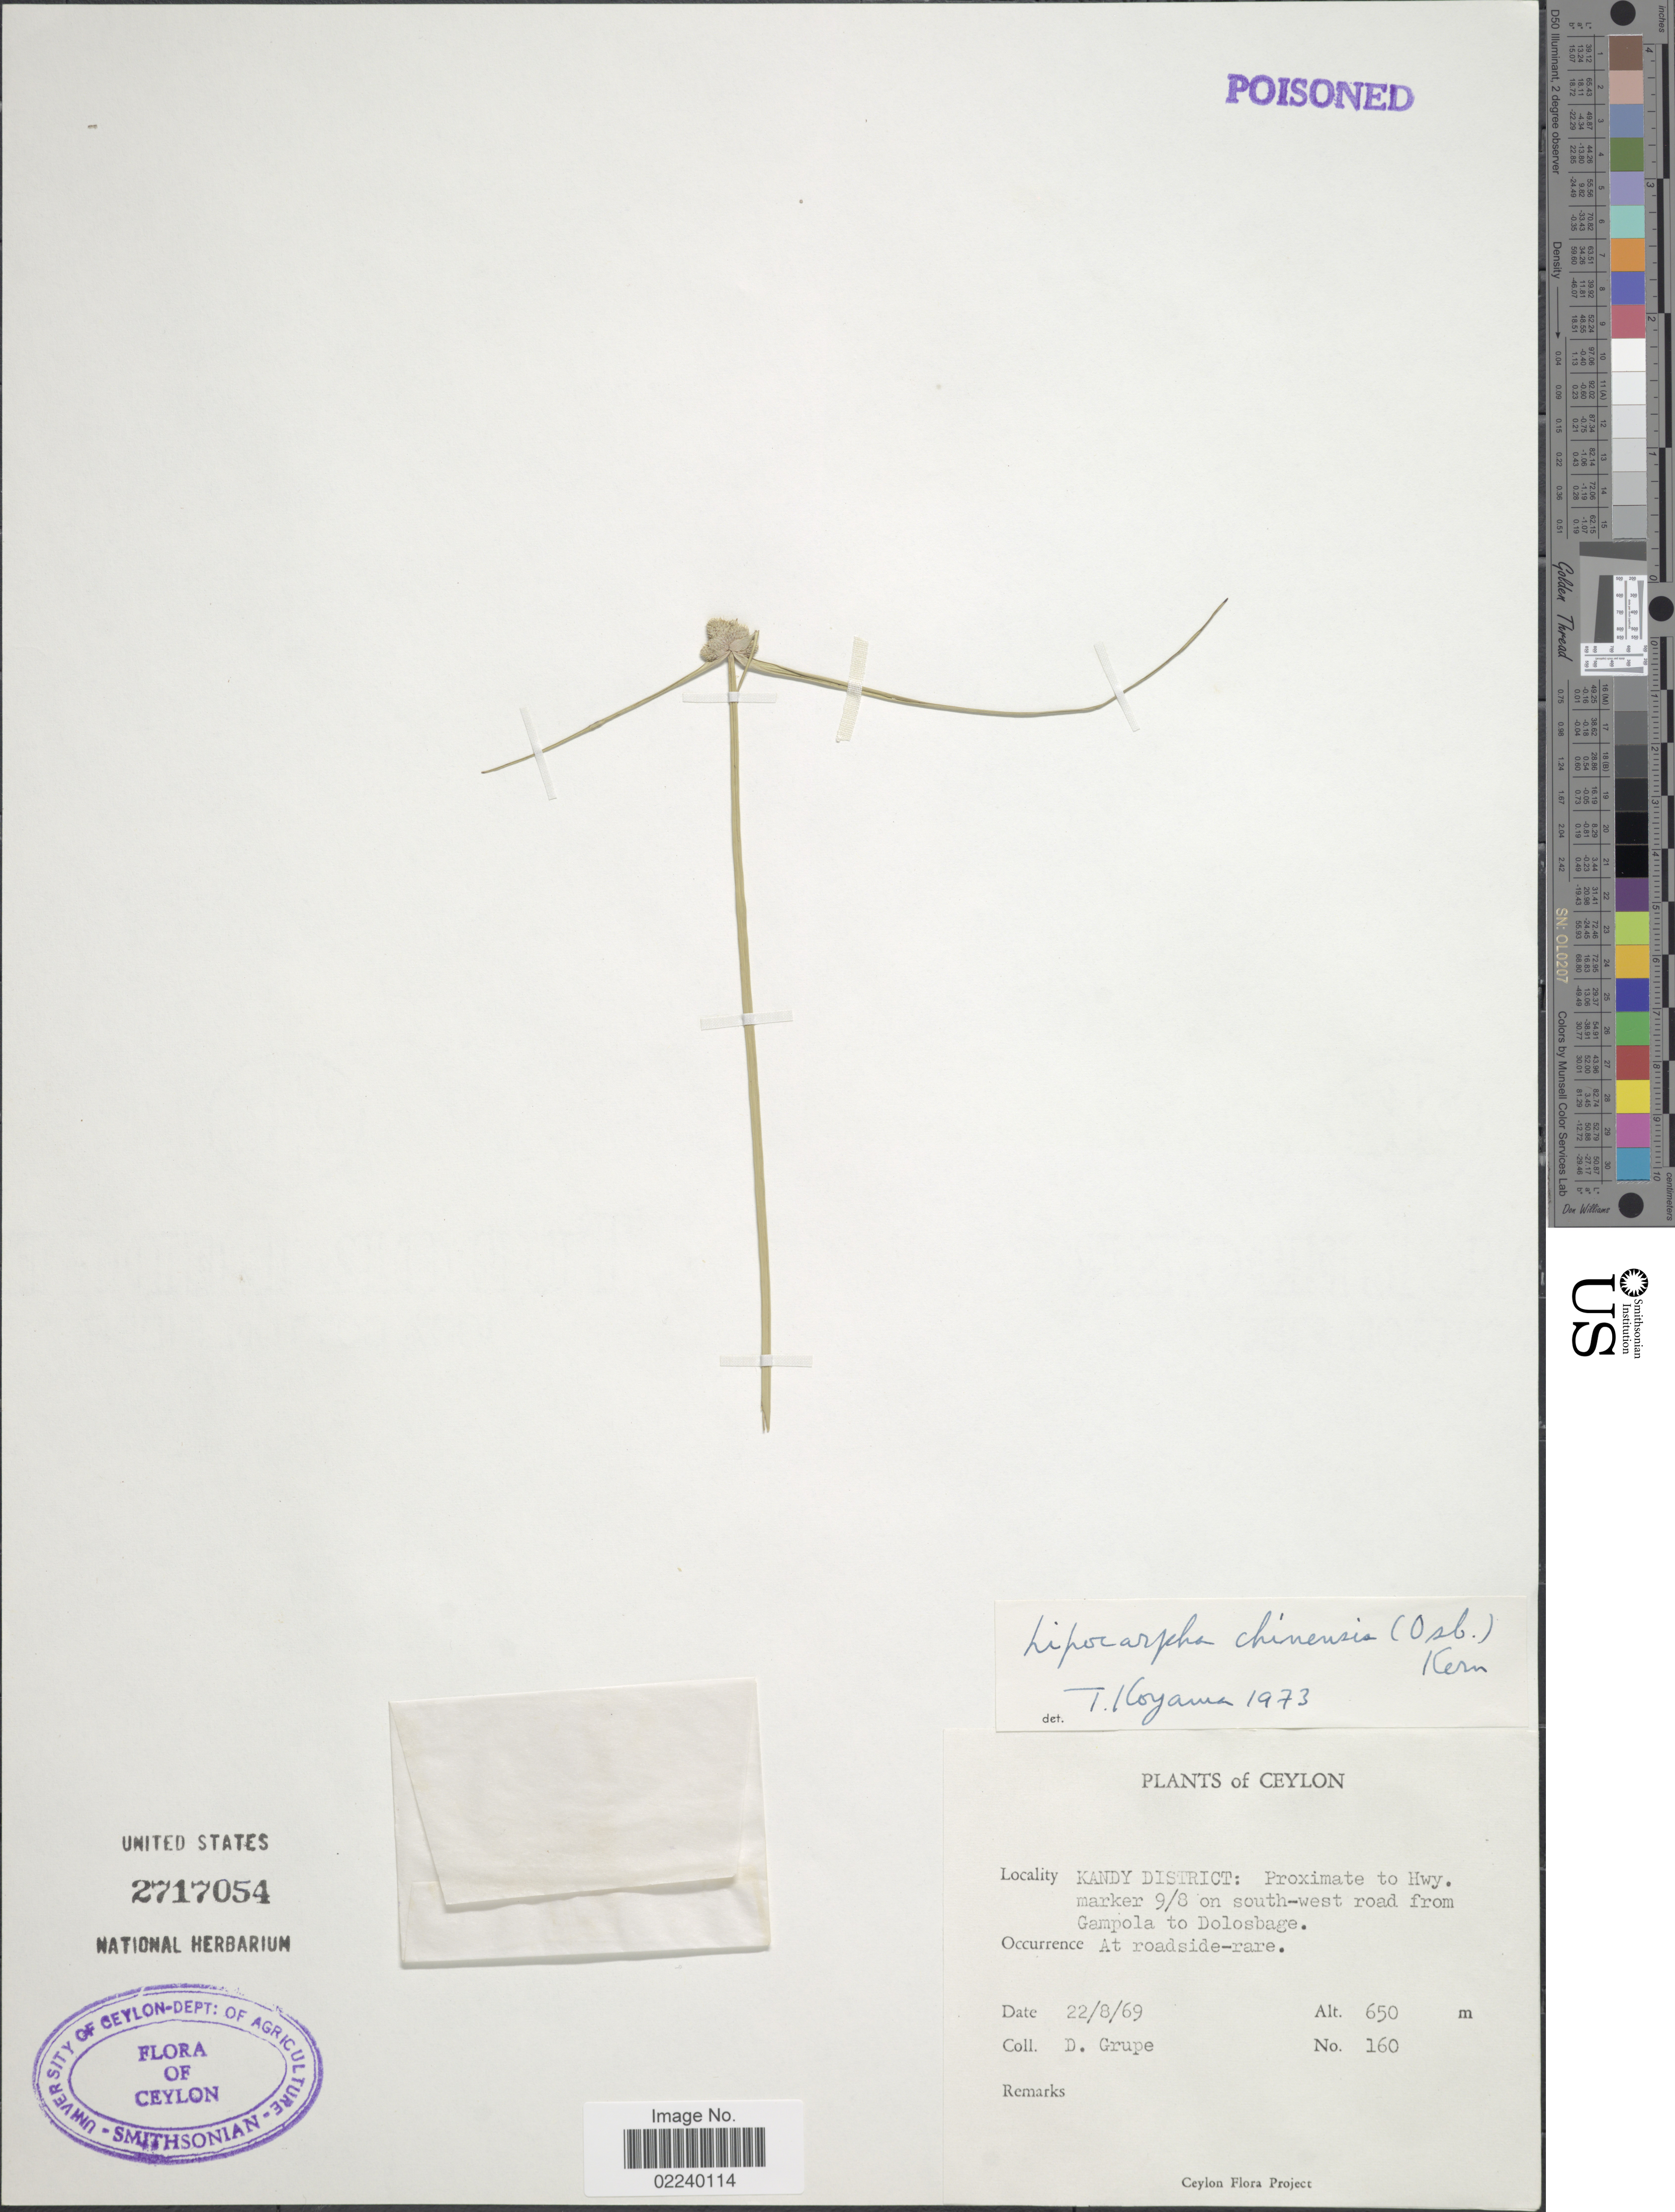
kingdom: Plantae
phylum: Tracheophyta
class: Liliopsida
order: Poales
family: Cyperaceae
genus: Cyperus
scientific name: Cyperus albescens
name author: (Steud.) Larridon & Govaerts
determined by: Strong, M. T., (US), Smithsonian Institution - National Museum of Natural History (UNITED STATES)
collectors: D. Grupe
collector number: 160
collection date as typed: Transcribed d/m/y: 22/8/69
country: Sri Lanka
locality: Ceylon, Kandy District: Proximate to Hwy. marker 9/8 on south west road from Gampola to Dolosbage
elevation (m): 650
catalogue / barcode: US 2717054